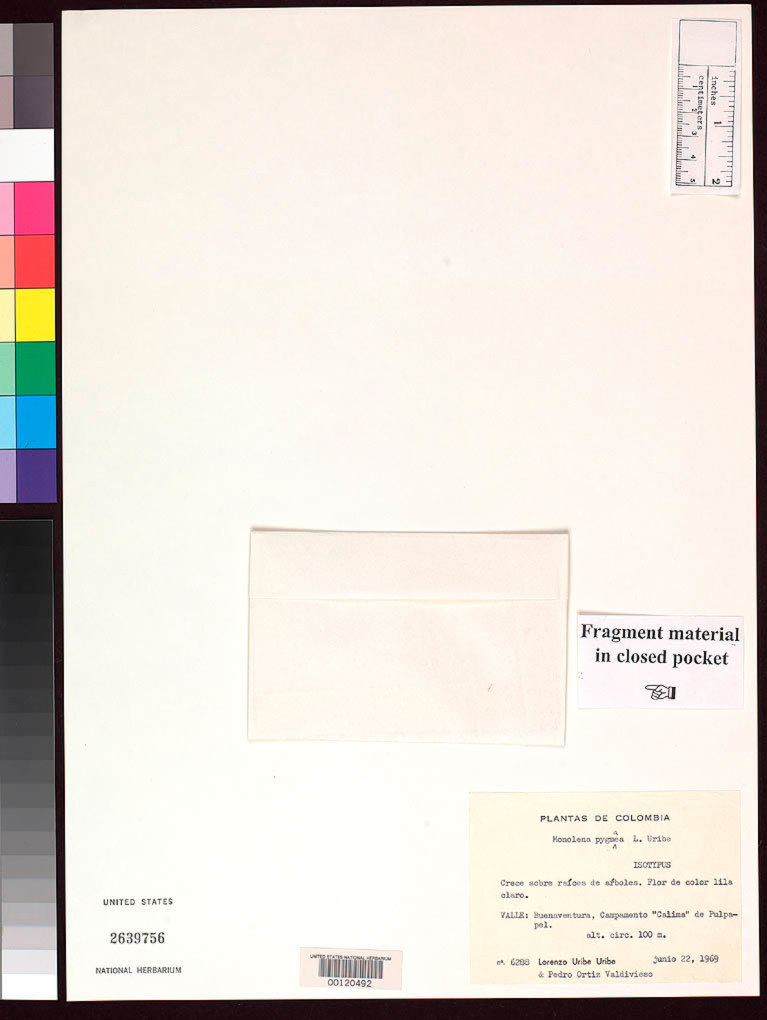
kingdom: Plantae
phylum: Tracheophyta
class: Magnoliopsida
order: Myrtales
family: Melastomataceae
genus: Monolena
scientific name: Monolena pygmaea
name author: L. Uribe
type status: Isotype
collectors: L. Uribe & R. del C. Ortiz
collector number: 6288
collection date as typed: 22 Jun 1969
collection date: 1969-06-22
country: Colombia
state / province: Valle del Cauca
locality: Buena Ventura.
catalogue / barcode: US 2639756